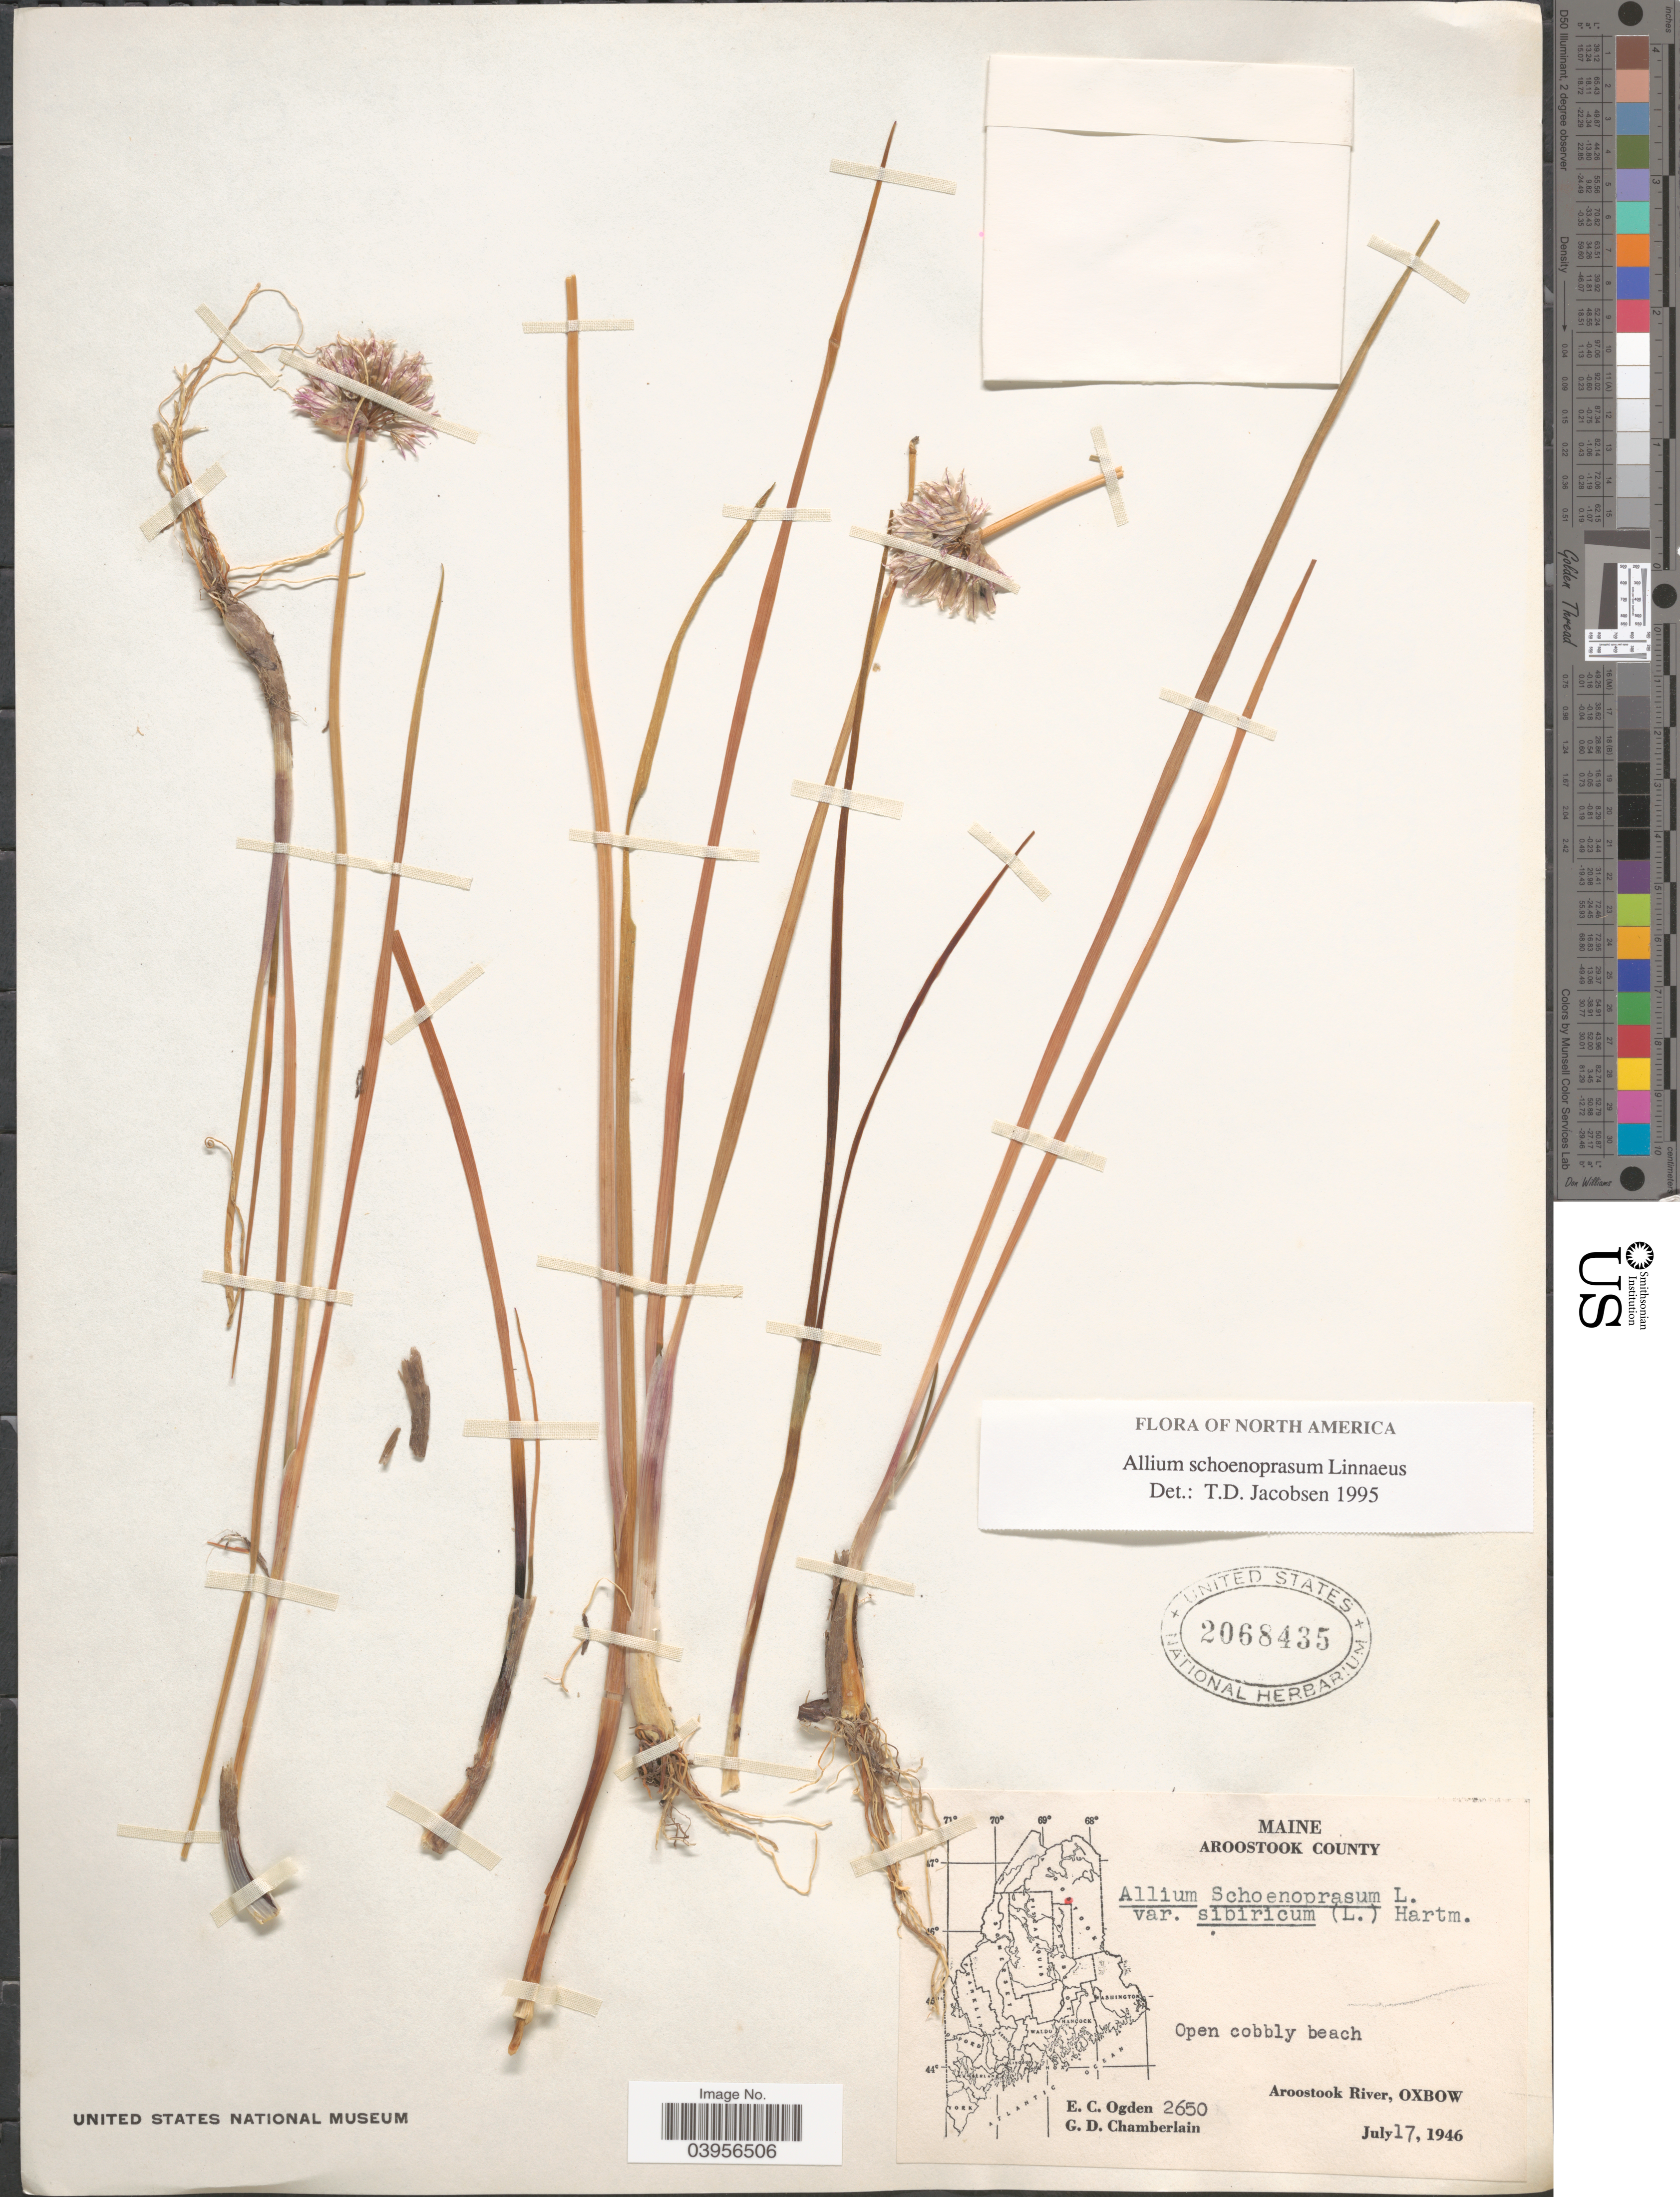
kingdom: Plantae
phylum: Tracheophyta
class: Liliopsida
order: Asparagales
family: Amaryllidaceae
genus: Allium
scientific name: Allium schoenoprasum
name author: L.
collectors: E. Ogden & G. D. Chamberlain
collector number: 2650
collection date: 1946-07-17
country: United States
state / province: Maine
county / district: Aroostook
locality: Aroostook River, Oxbow.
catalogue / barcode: US 2068435